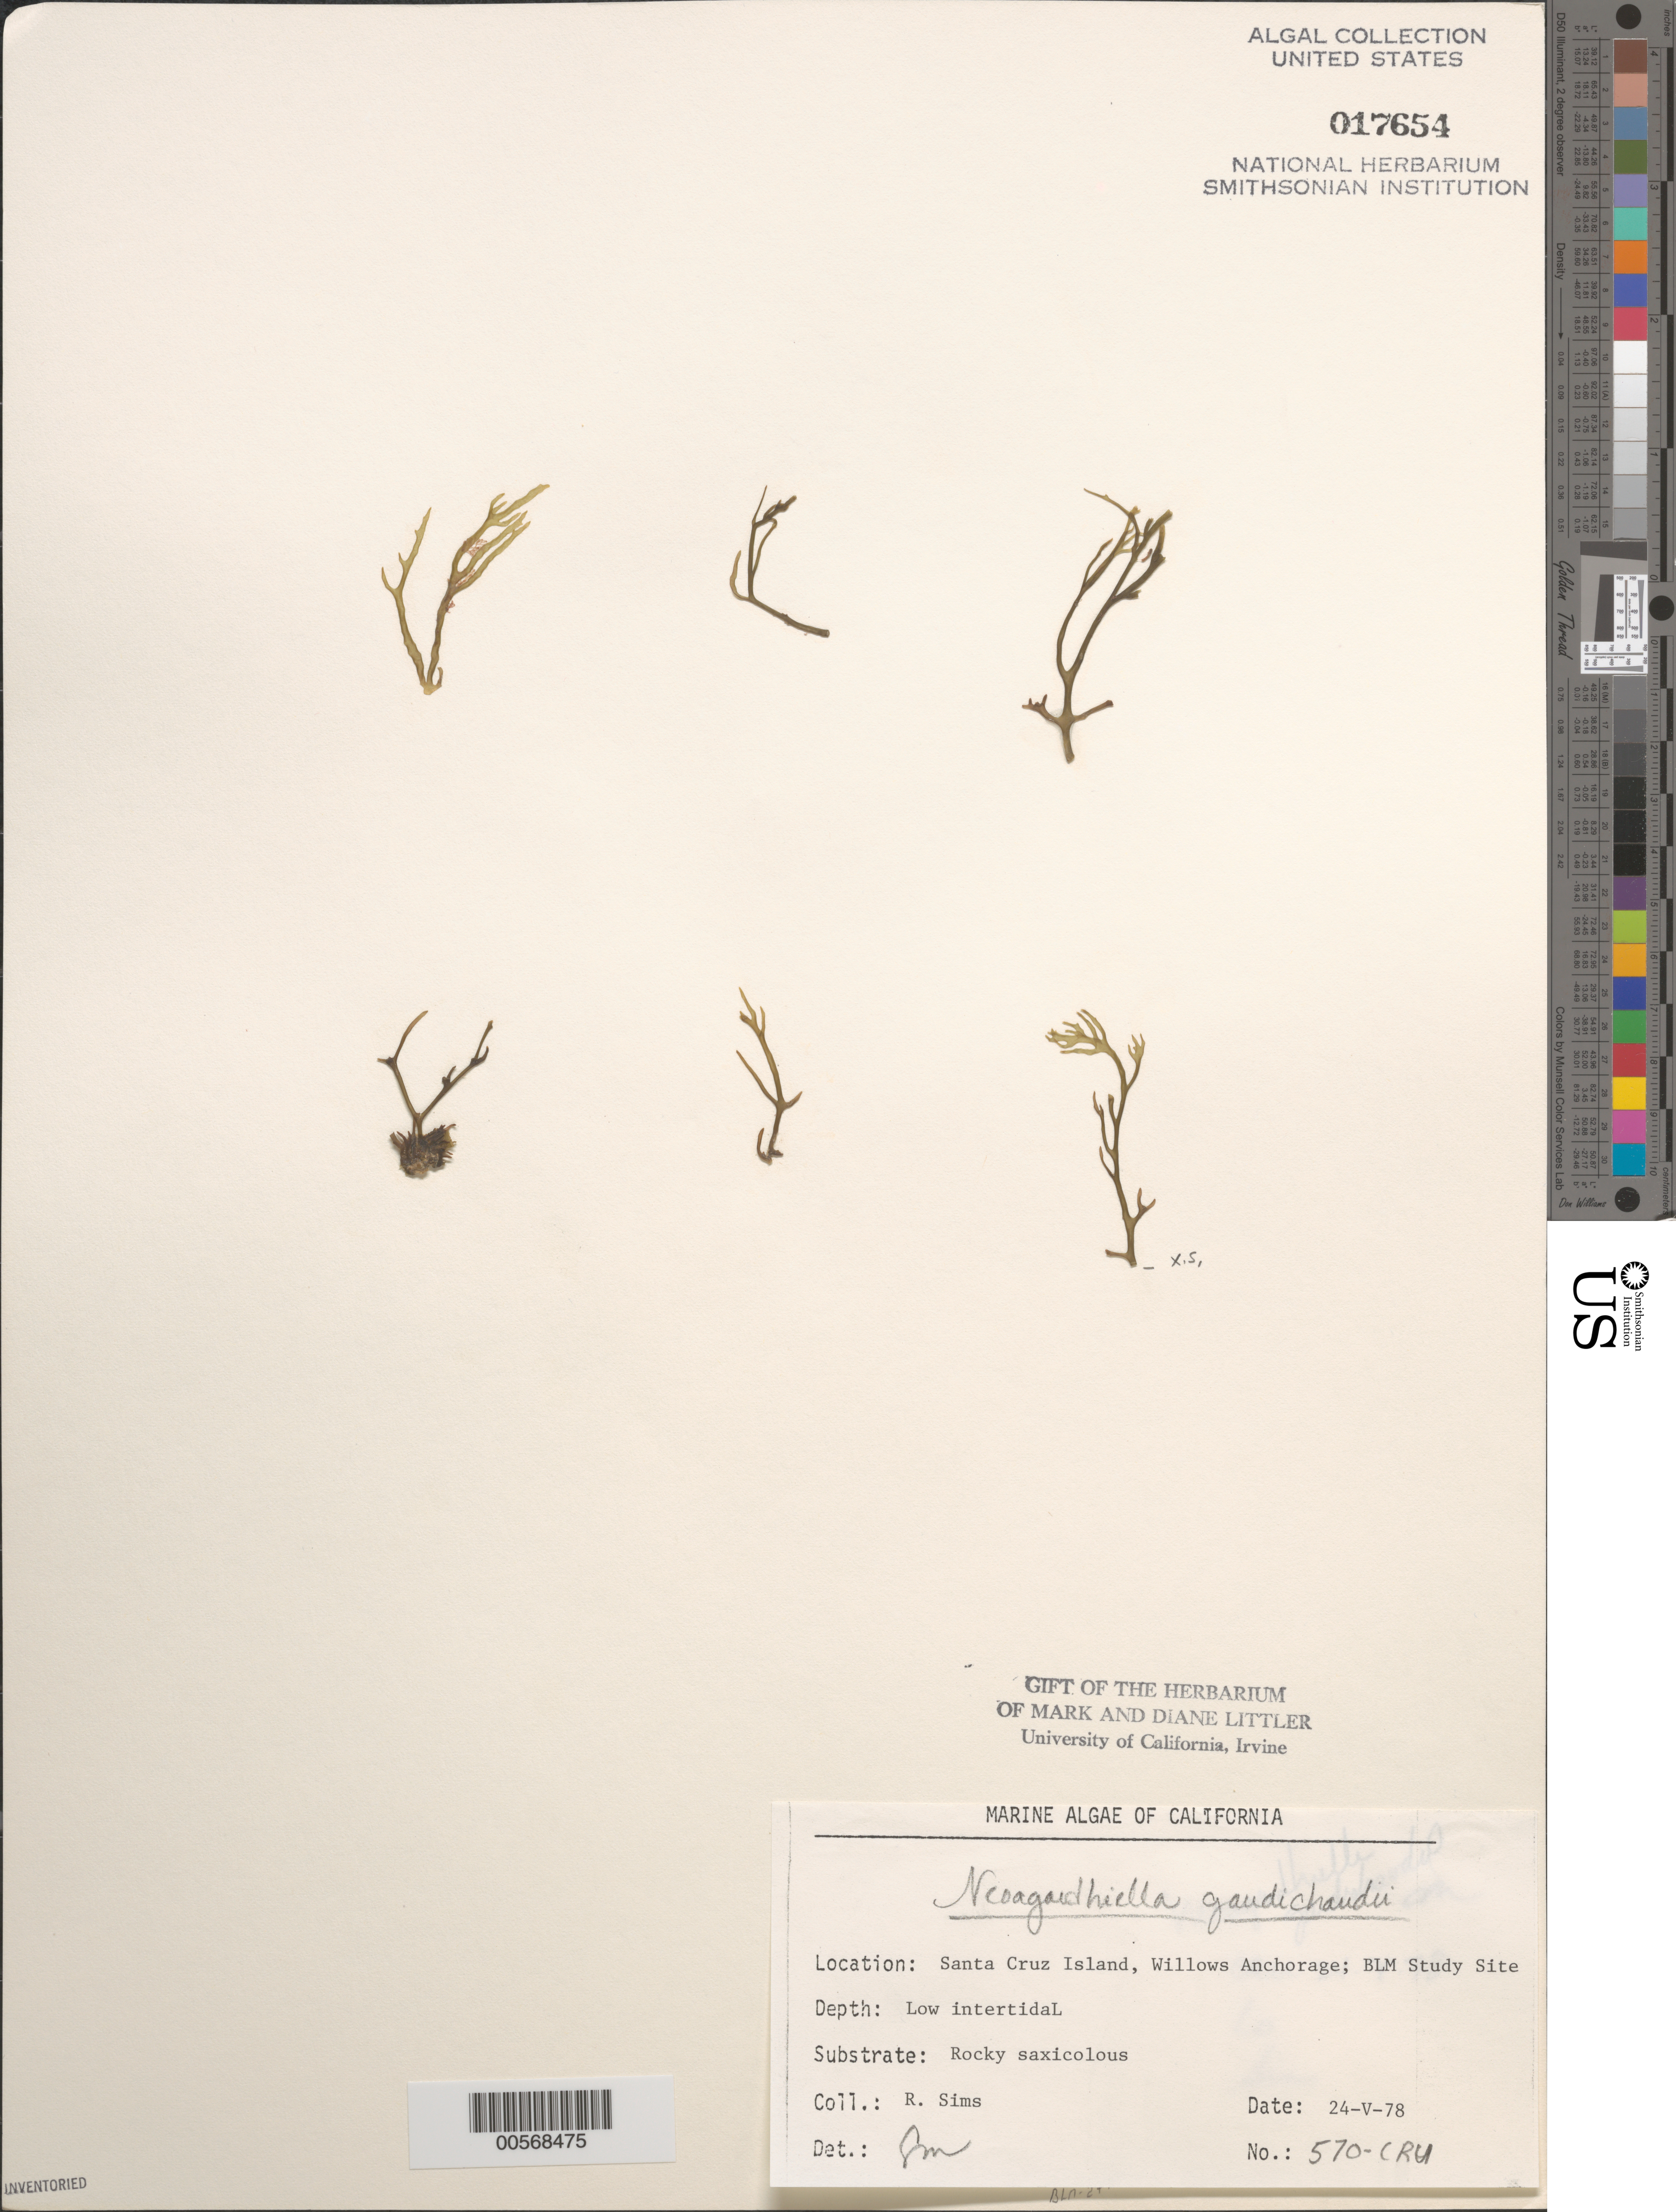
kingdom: Plantae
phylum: Rhodophyta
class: Florideophyceae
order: Gigartinales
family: Solieriaceae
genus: Sarcodiotheca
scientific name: Sarcodiotheca gaudichaudii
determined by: Algae name updating Project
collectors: R. H. Sims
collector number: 570-cru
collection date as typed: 24 May 1978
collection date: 1978-05-24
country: United States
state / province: California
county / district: Santa Barbara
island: Santa Cruz Island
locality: Willows Anchorage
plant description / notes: BLM-SOCALBIGHT Rocky Intertidal Survey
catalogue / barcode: US 17654